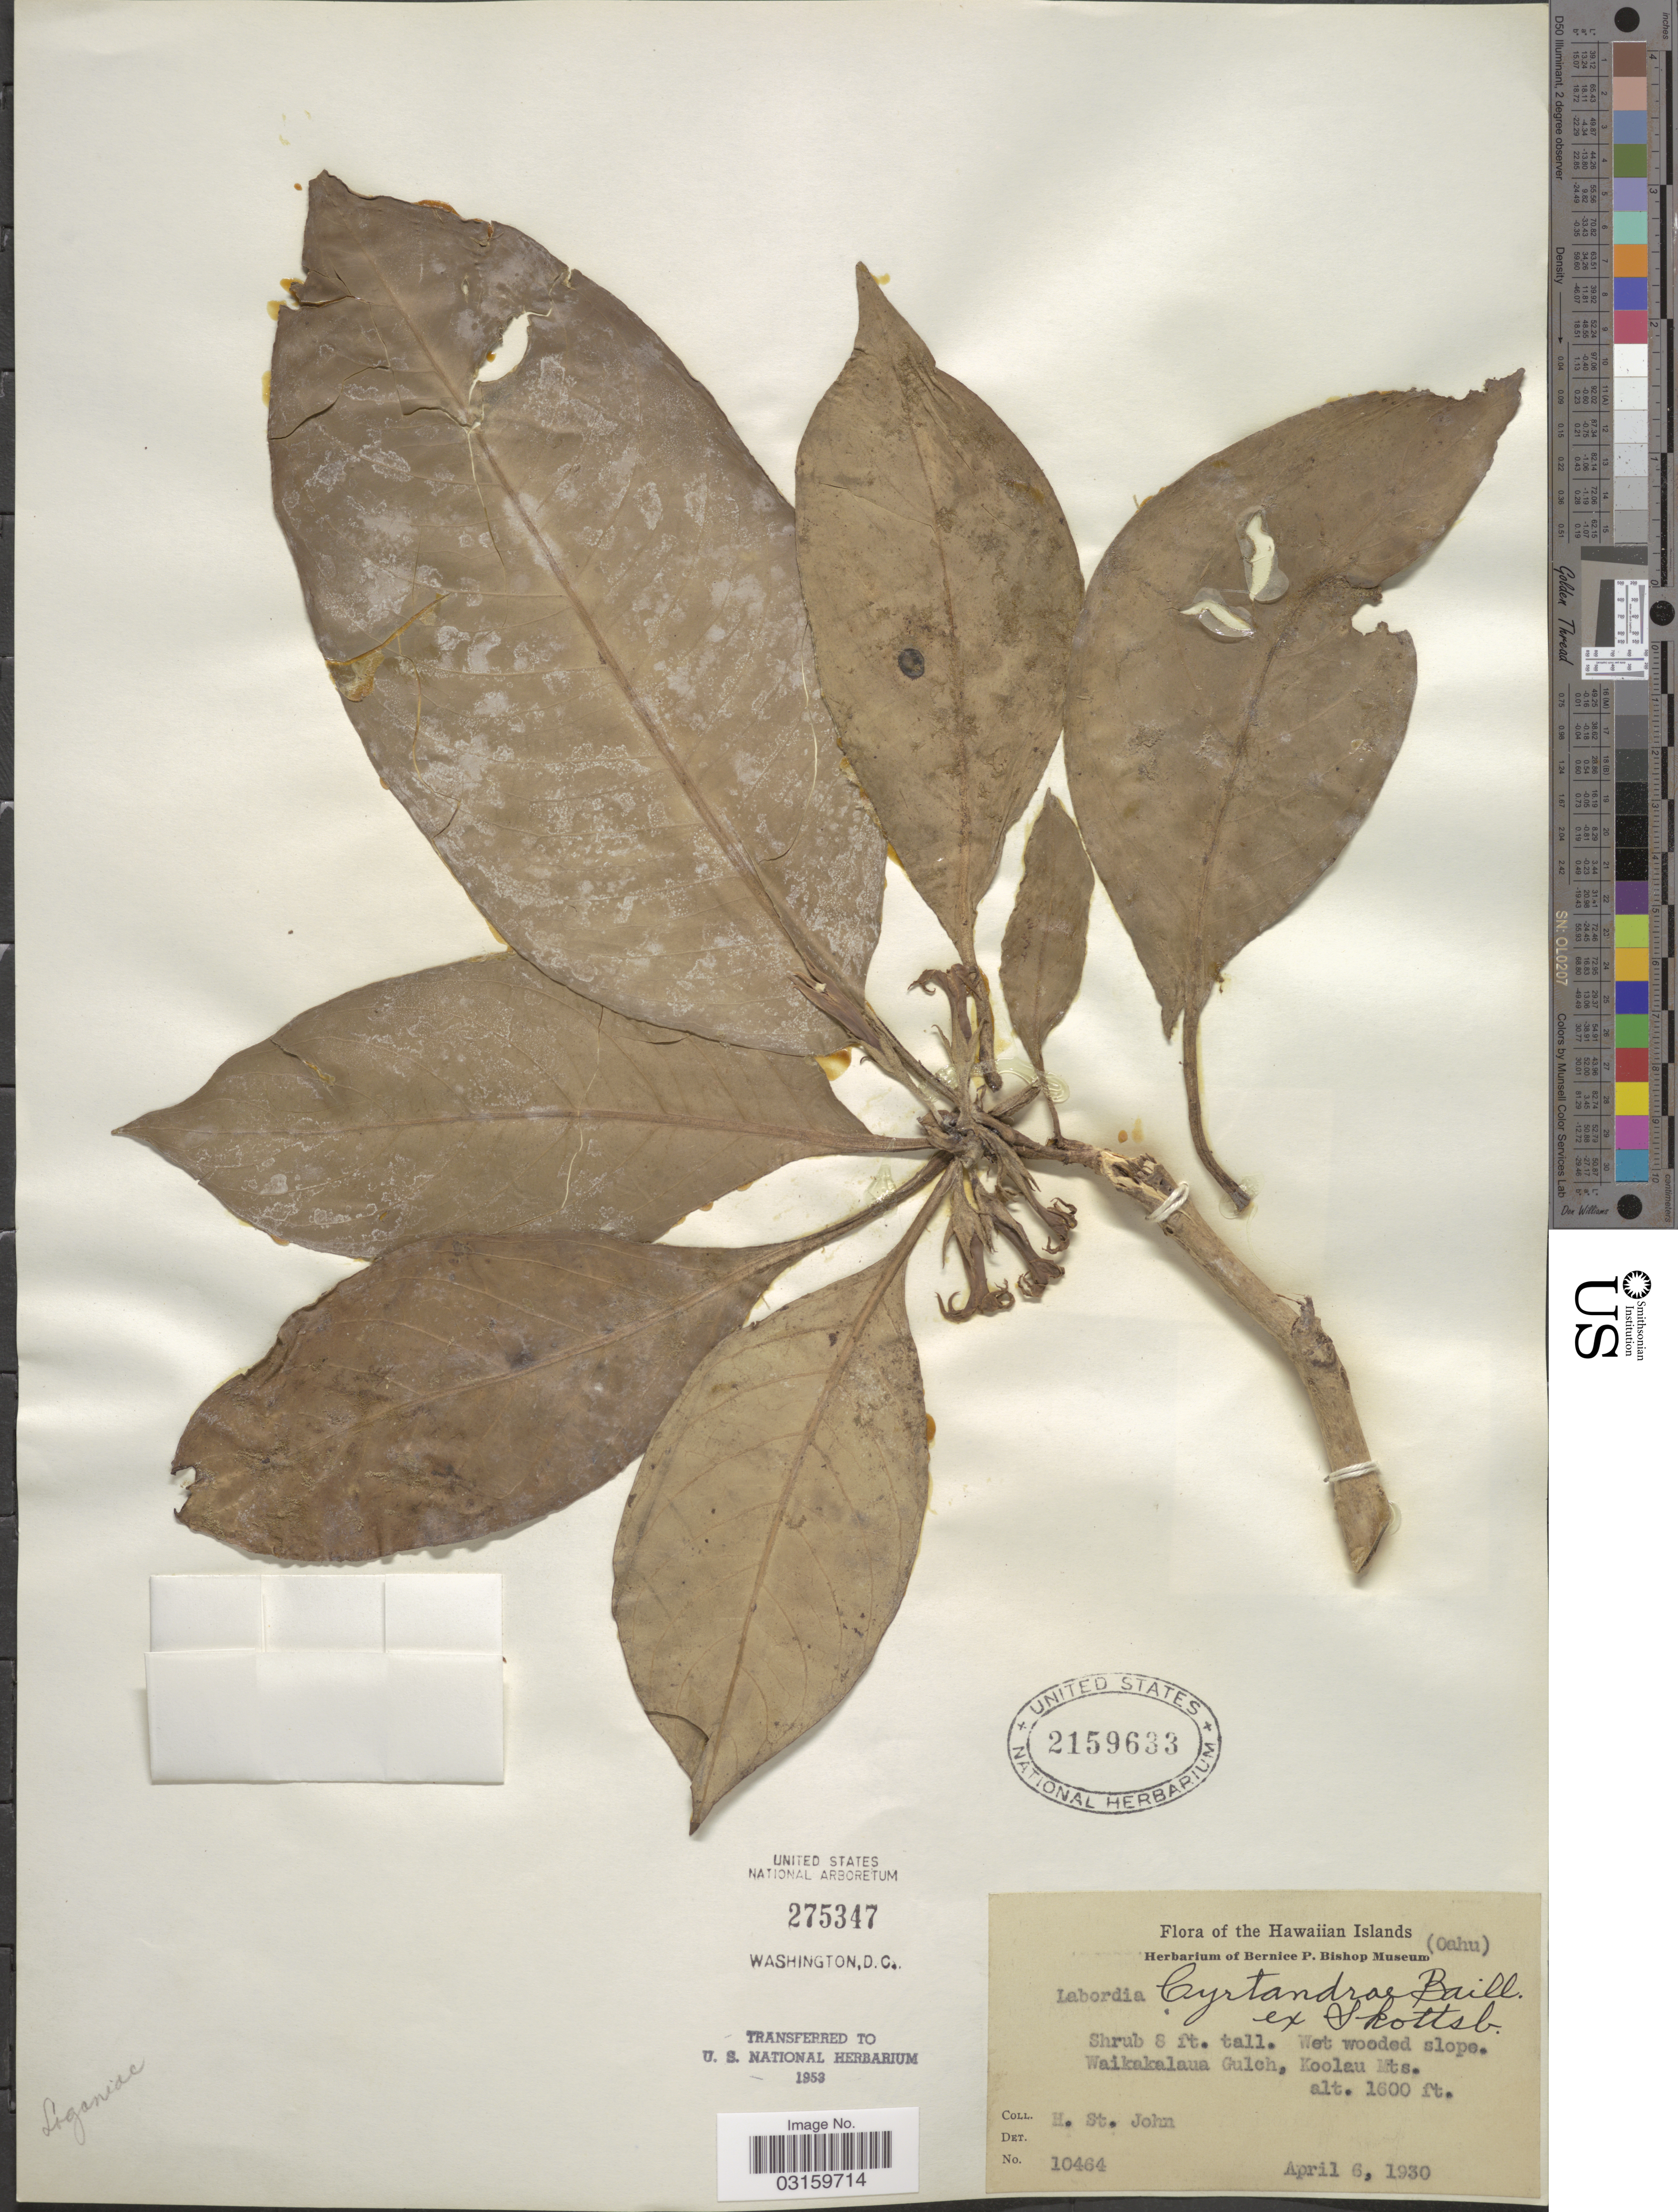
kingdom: Plantae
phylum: Tracheophyta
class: Magnoliopsida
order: Gentianales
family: Loganiaceae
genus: Geniostoma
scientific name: Geniostoma cyrtandrae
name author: Baill.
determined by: Wagner, W. L., (BOT), Smithsonian Institution - National Museum of Natural History (UNITED STATES)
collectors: H. St. John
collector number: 10464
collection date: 1930-04-06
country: United States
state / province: Hawaii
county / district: Honolulu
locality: Hawaiian Islands, (Oahu), Waikakalaua Gulch, Koolau Mts.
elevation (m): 488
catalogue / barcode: US 2159633